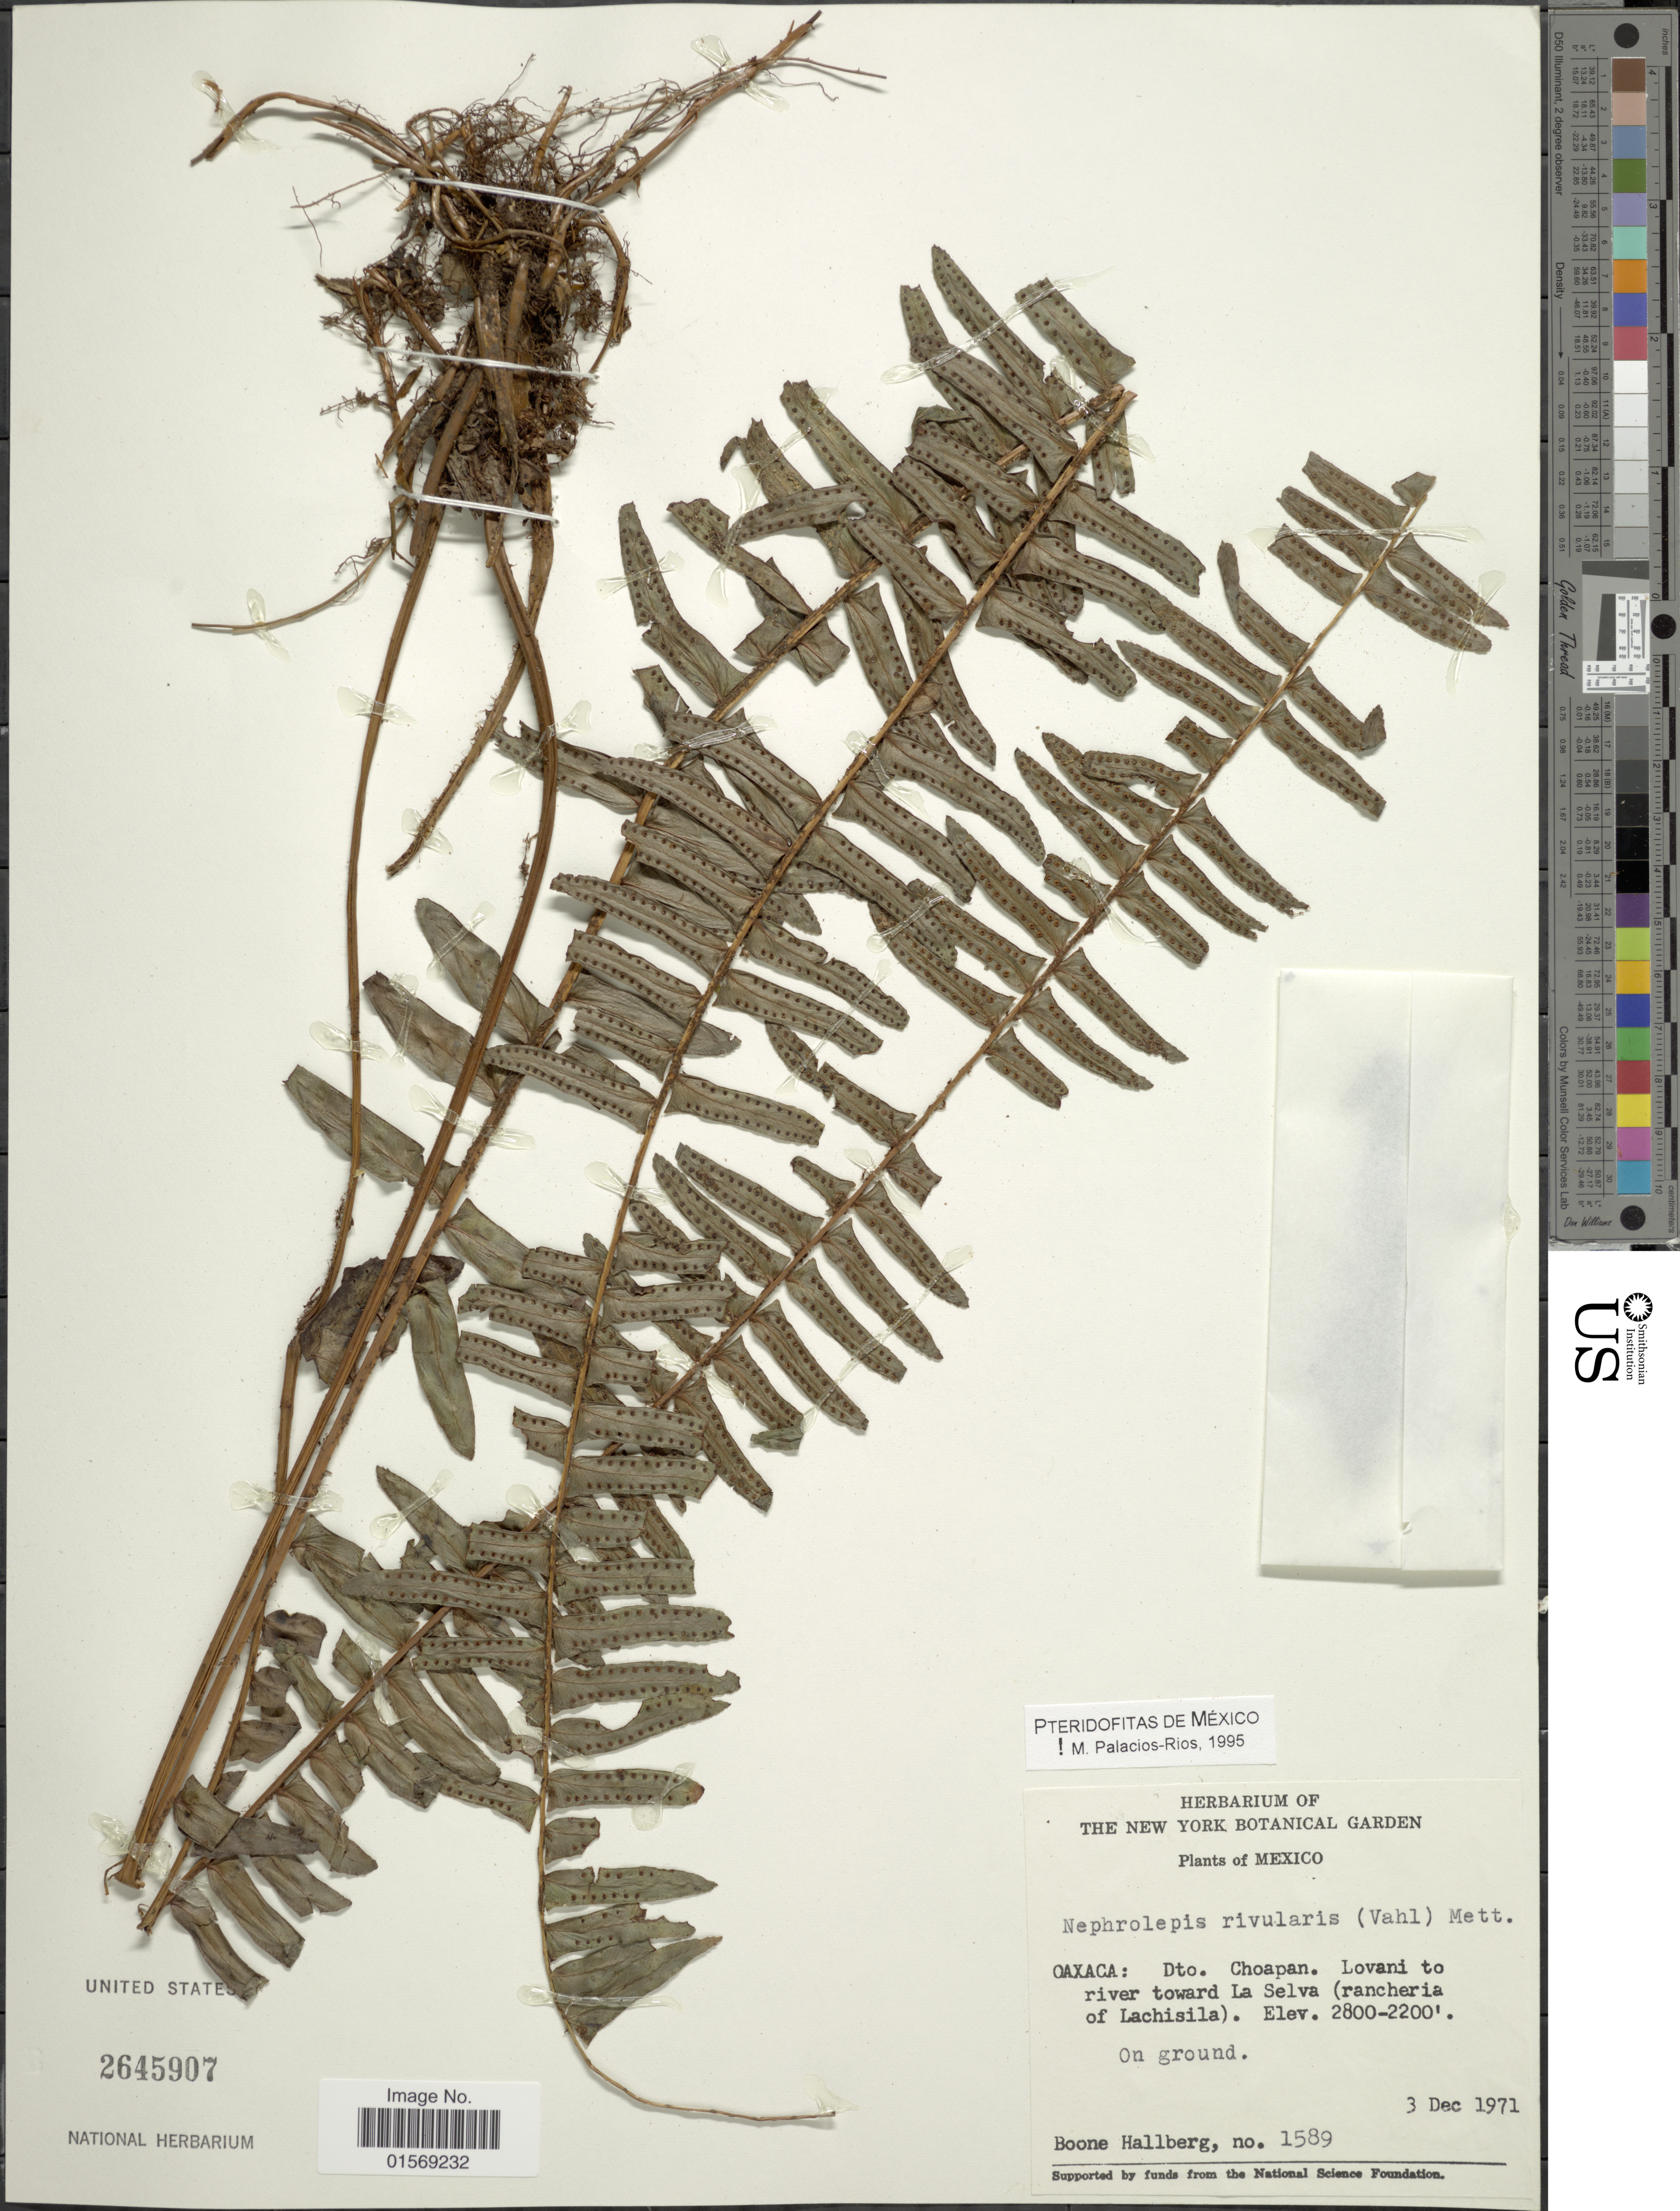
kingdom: Plantae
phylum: Tracheophyta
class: Polypodiopsida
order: Polypodiales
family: Nephrolepidaceae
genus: Nephrolepis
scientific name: Nephrolepis rivularis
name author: (Vahl) Mett. ex Krug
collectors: B. Hallberg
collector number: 1589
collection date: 1971-12-03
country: Mexico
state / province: Oaxaca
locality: Mexico. Oaxaca: Dto. Choapan. Lovani to river toward La Selva (rancheria of Lachisila).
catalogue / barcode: US 2645907